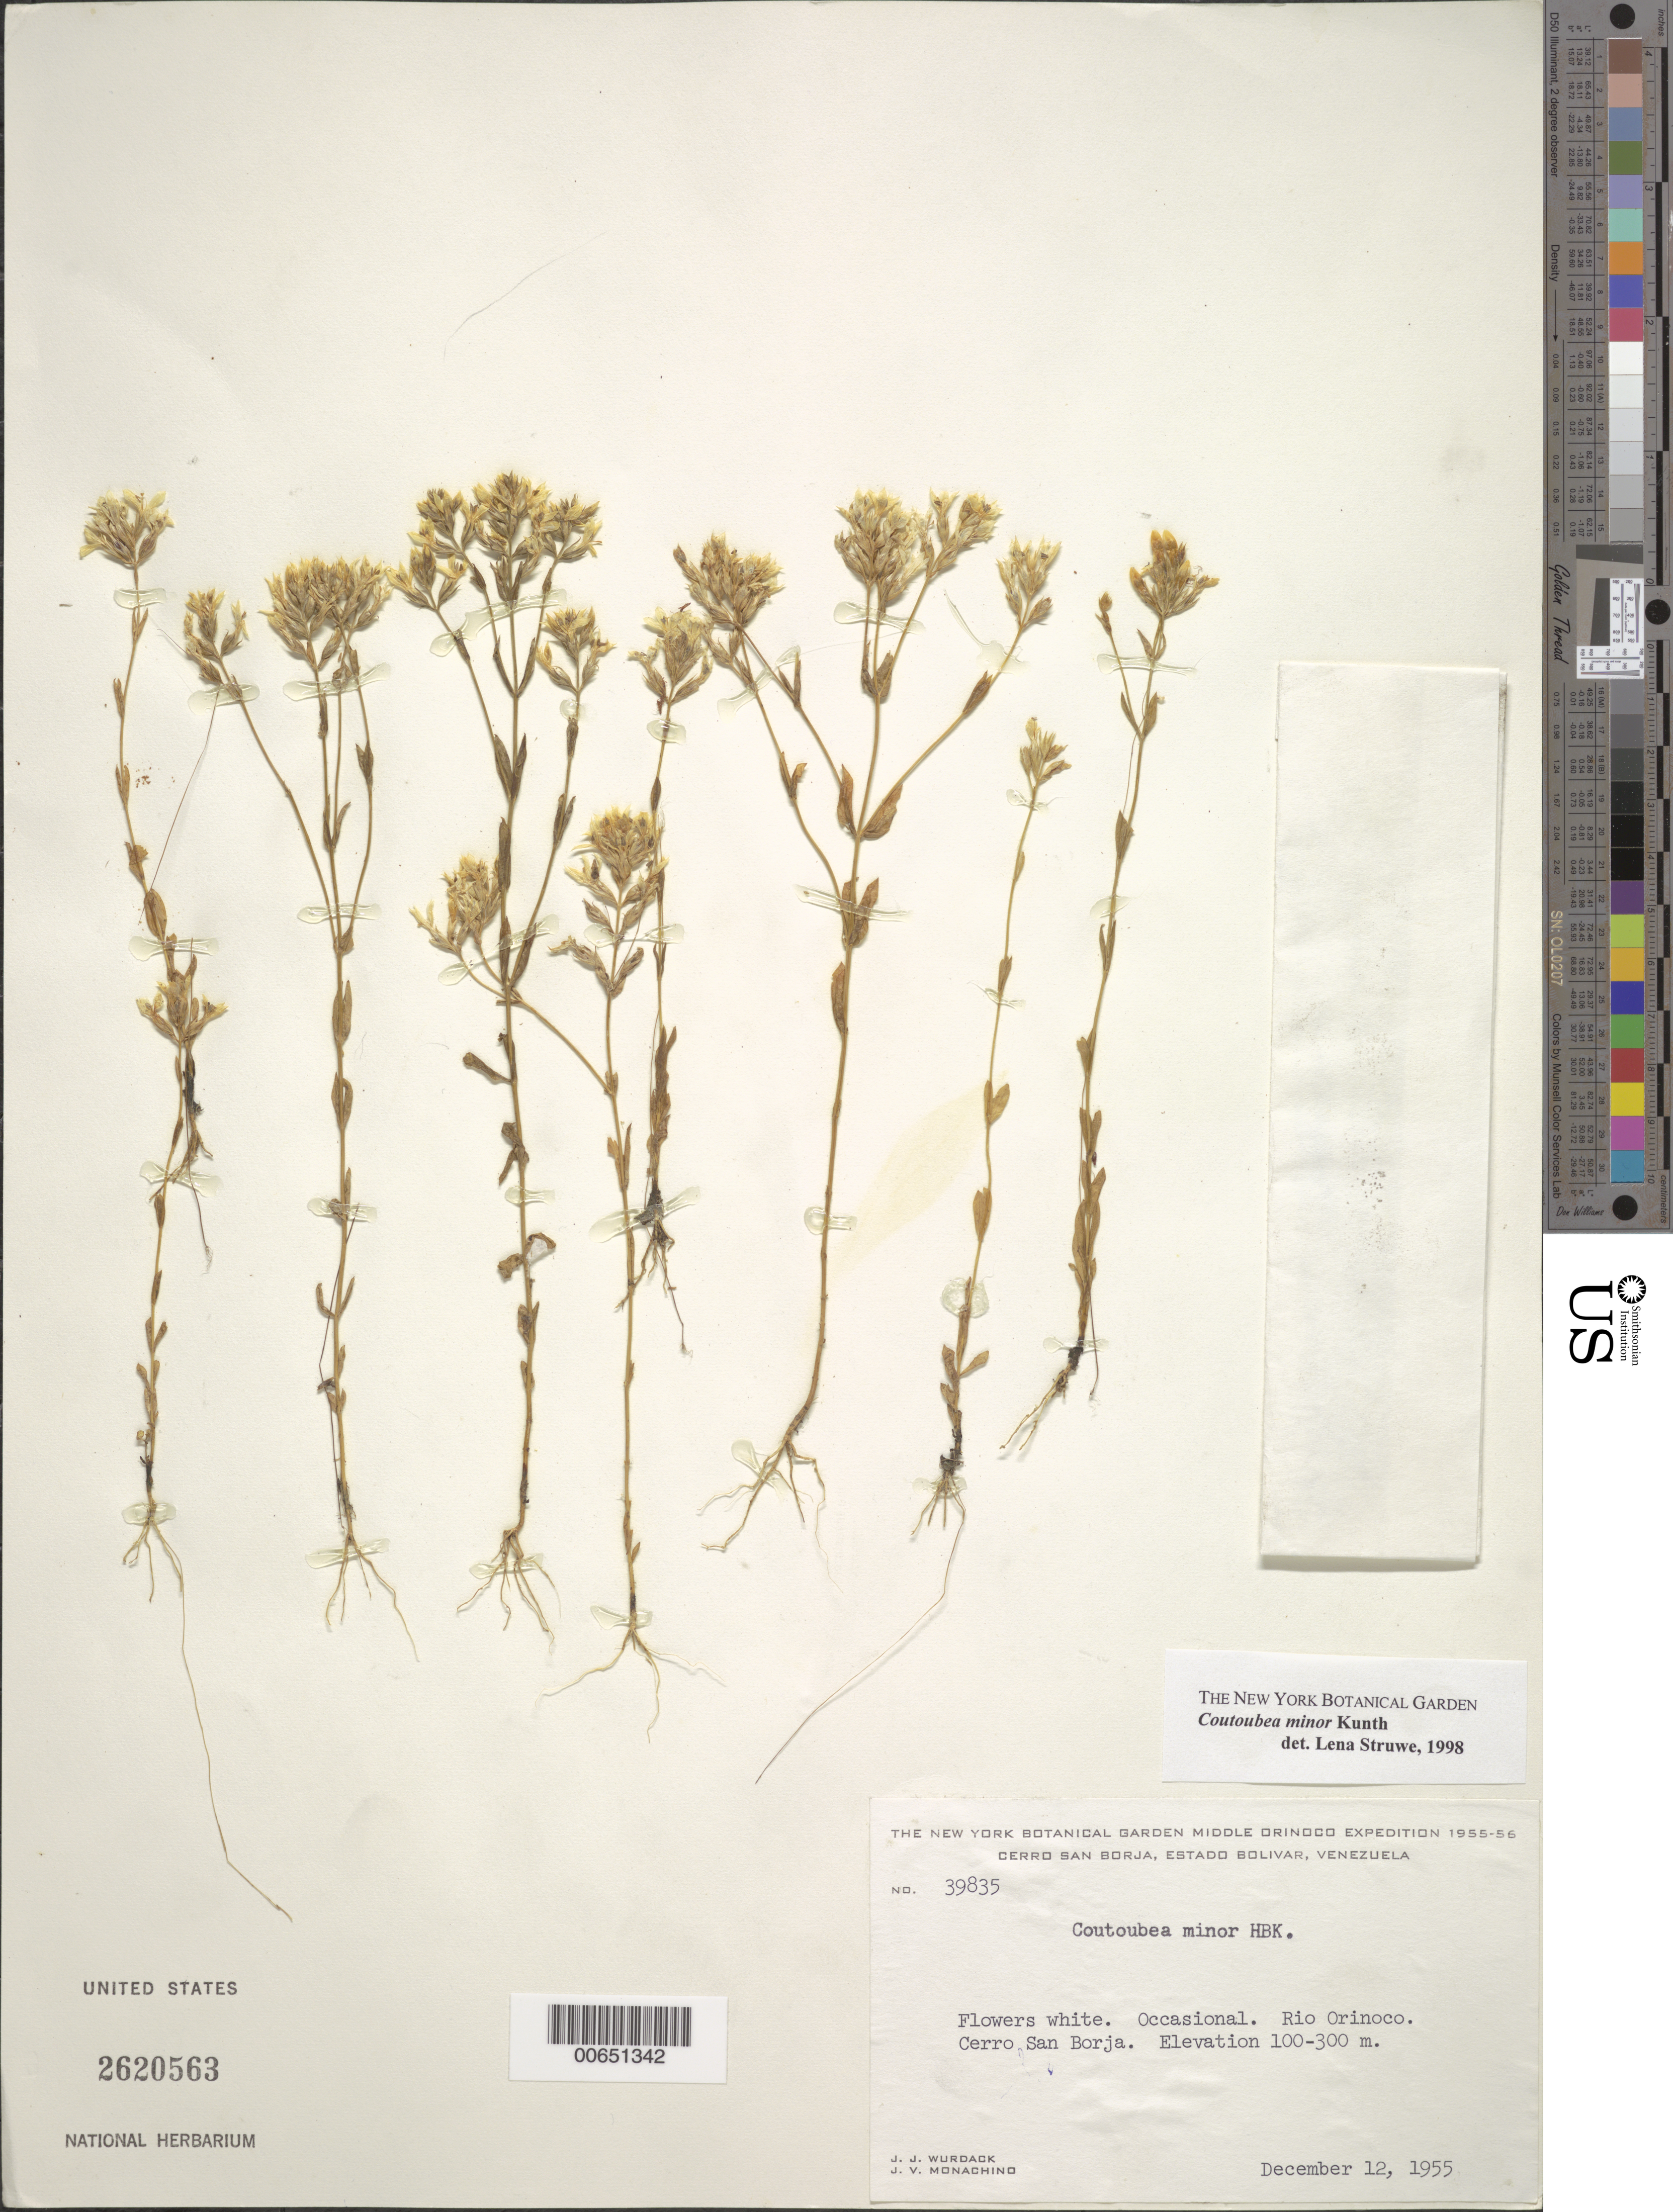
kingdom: Plantae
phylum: Tracheophyta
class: Magnoliopsida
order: Gentianales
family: Gentianaceae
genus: Coutoubea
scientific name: Coutoubea minor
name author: Kunth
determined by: Struwe, L.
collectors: J. J. Wurdack & J. V. Monachino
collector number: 39835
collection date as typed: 12-Dec-55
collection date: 1955-12-12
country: Venezuela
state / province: Bolívar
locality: Cerro San Borja, Río Orinoco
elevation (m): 100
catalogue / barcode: US 2620563